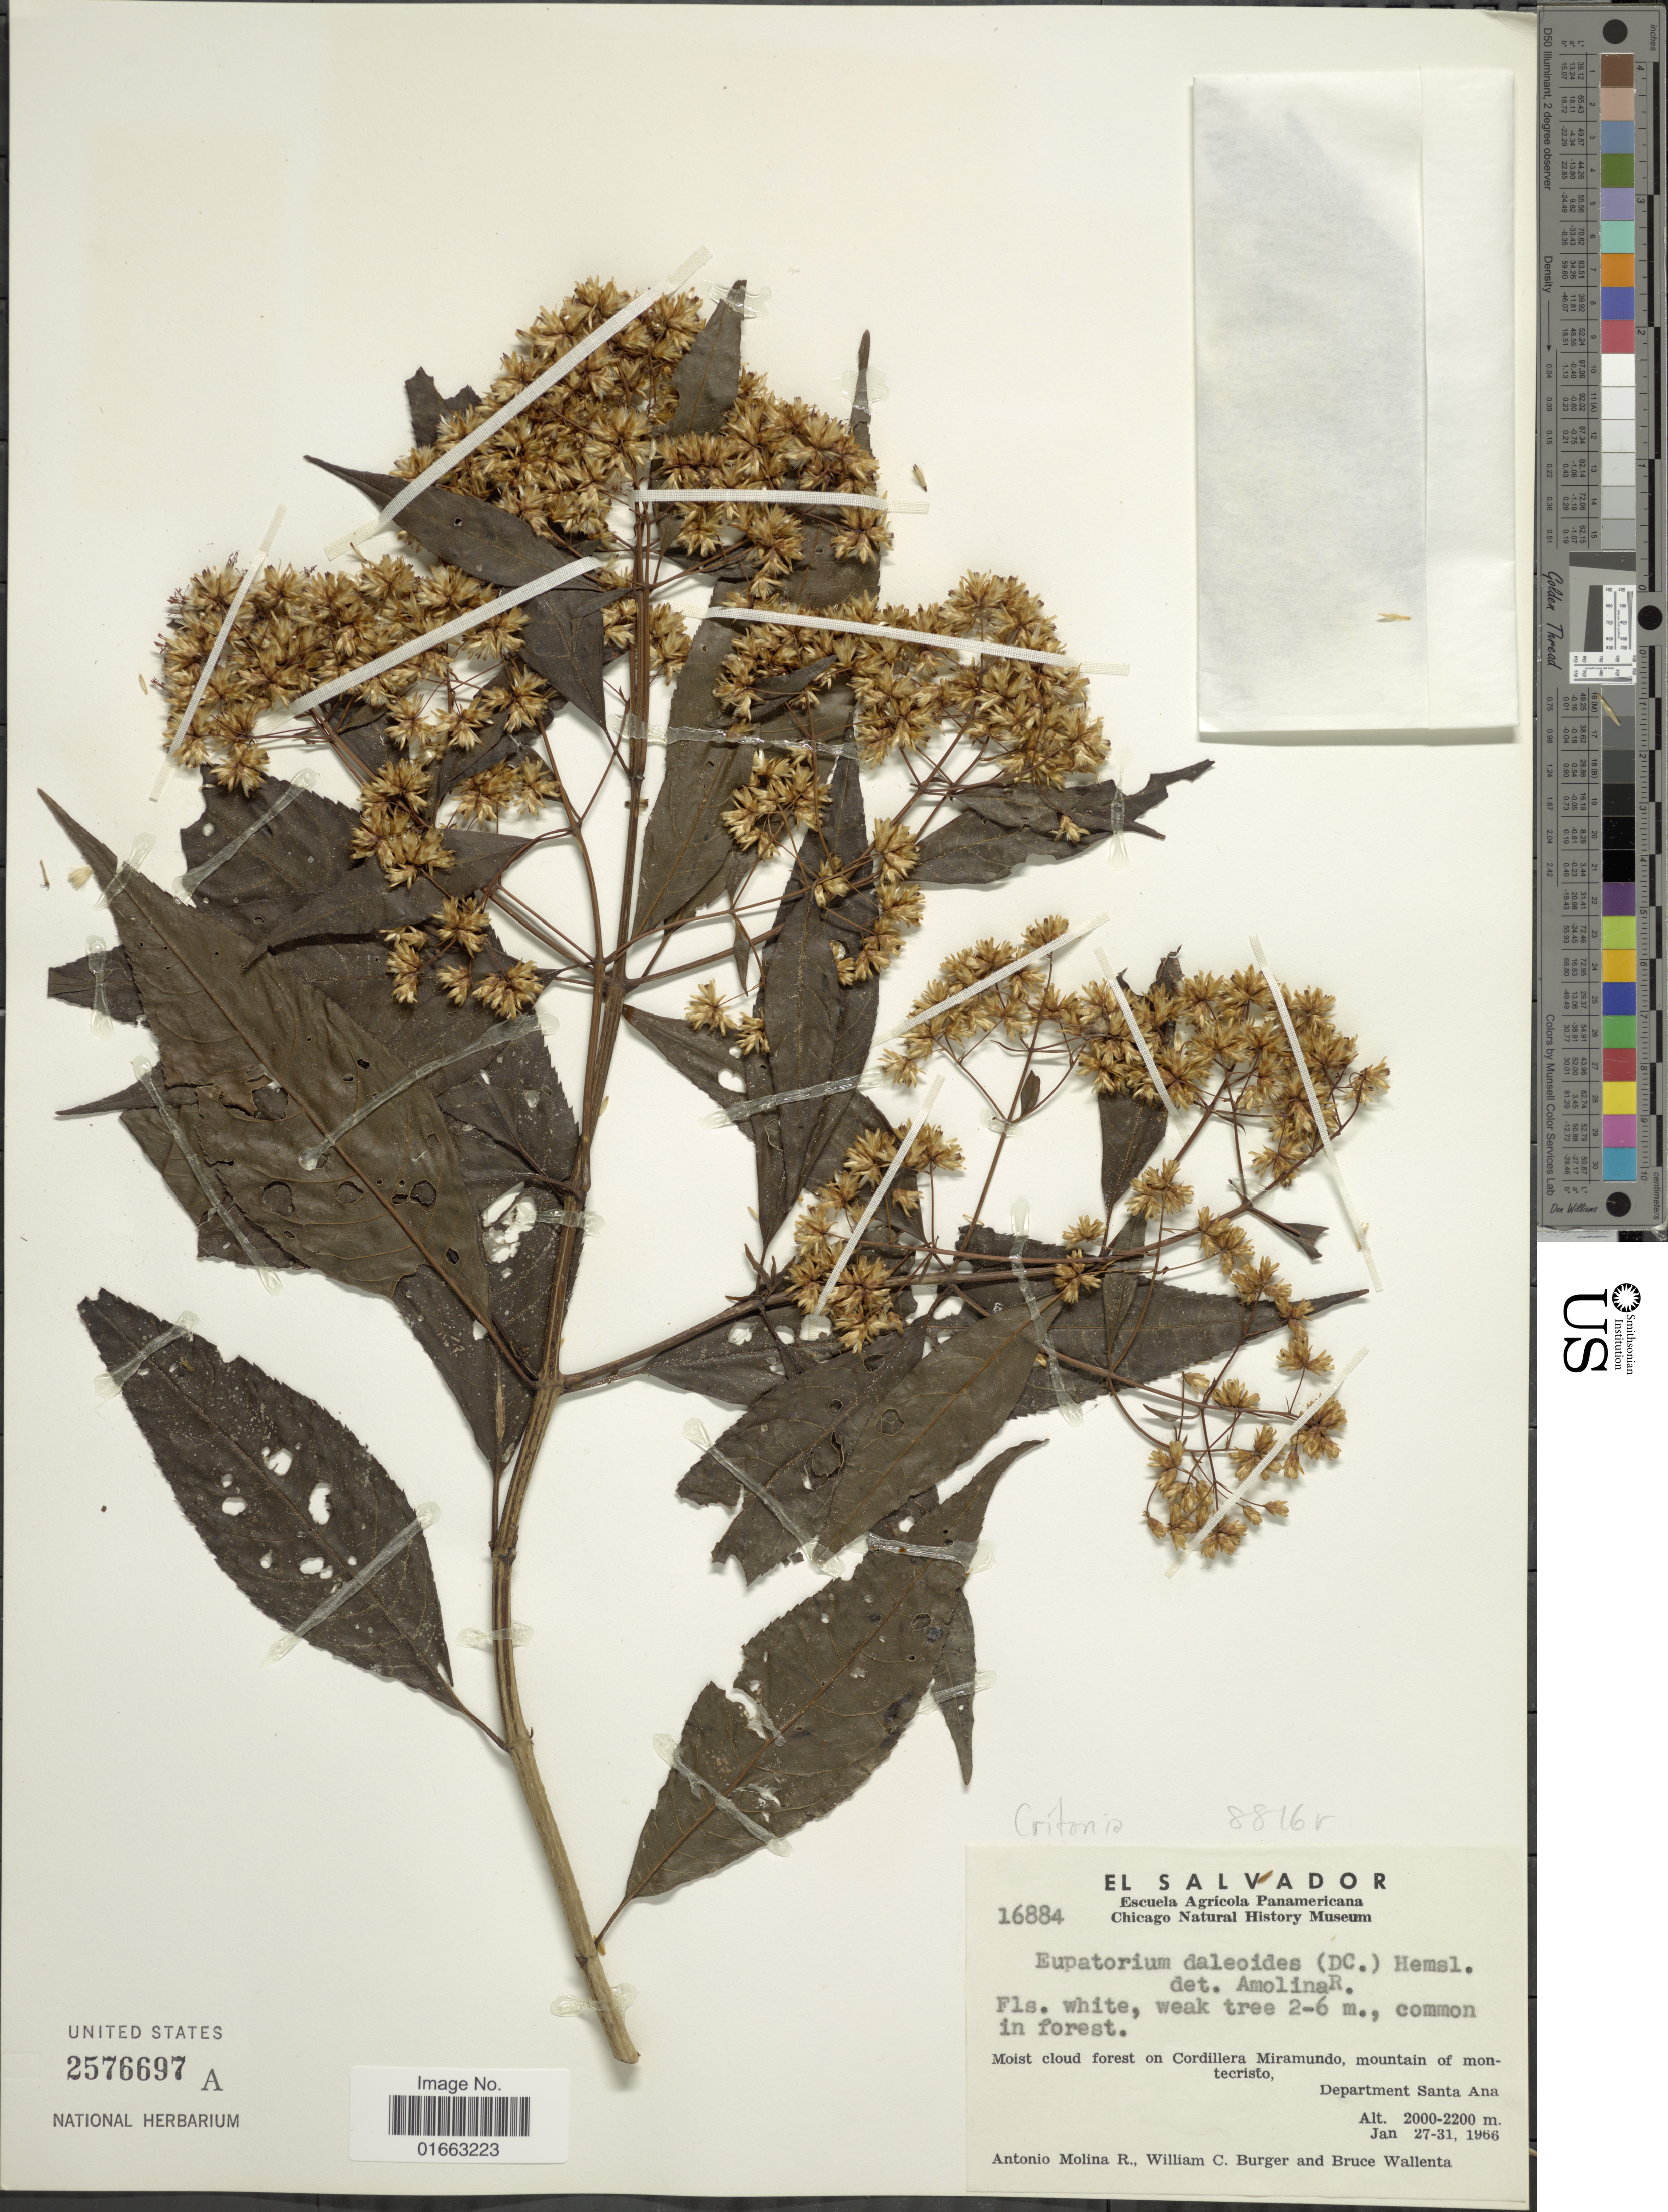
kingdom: Plantae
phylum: Tracheophyta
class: Magnoliopsida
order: Asterales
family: Asteraceae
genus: Critoniadelphus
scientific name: Critoniadelphus nubigenus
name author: (Benth.) R.M. King & H. Rob.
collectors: A. Molina R., W. Burger & B. Wallenta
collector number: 16884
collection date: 1966-01-27/1966-01-31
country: El Salvador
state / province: Santa Ana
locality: Moist cloud forest on Cordillera Miramundo, mountain of montecristo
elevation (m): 2000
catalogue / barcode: US 2576697A